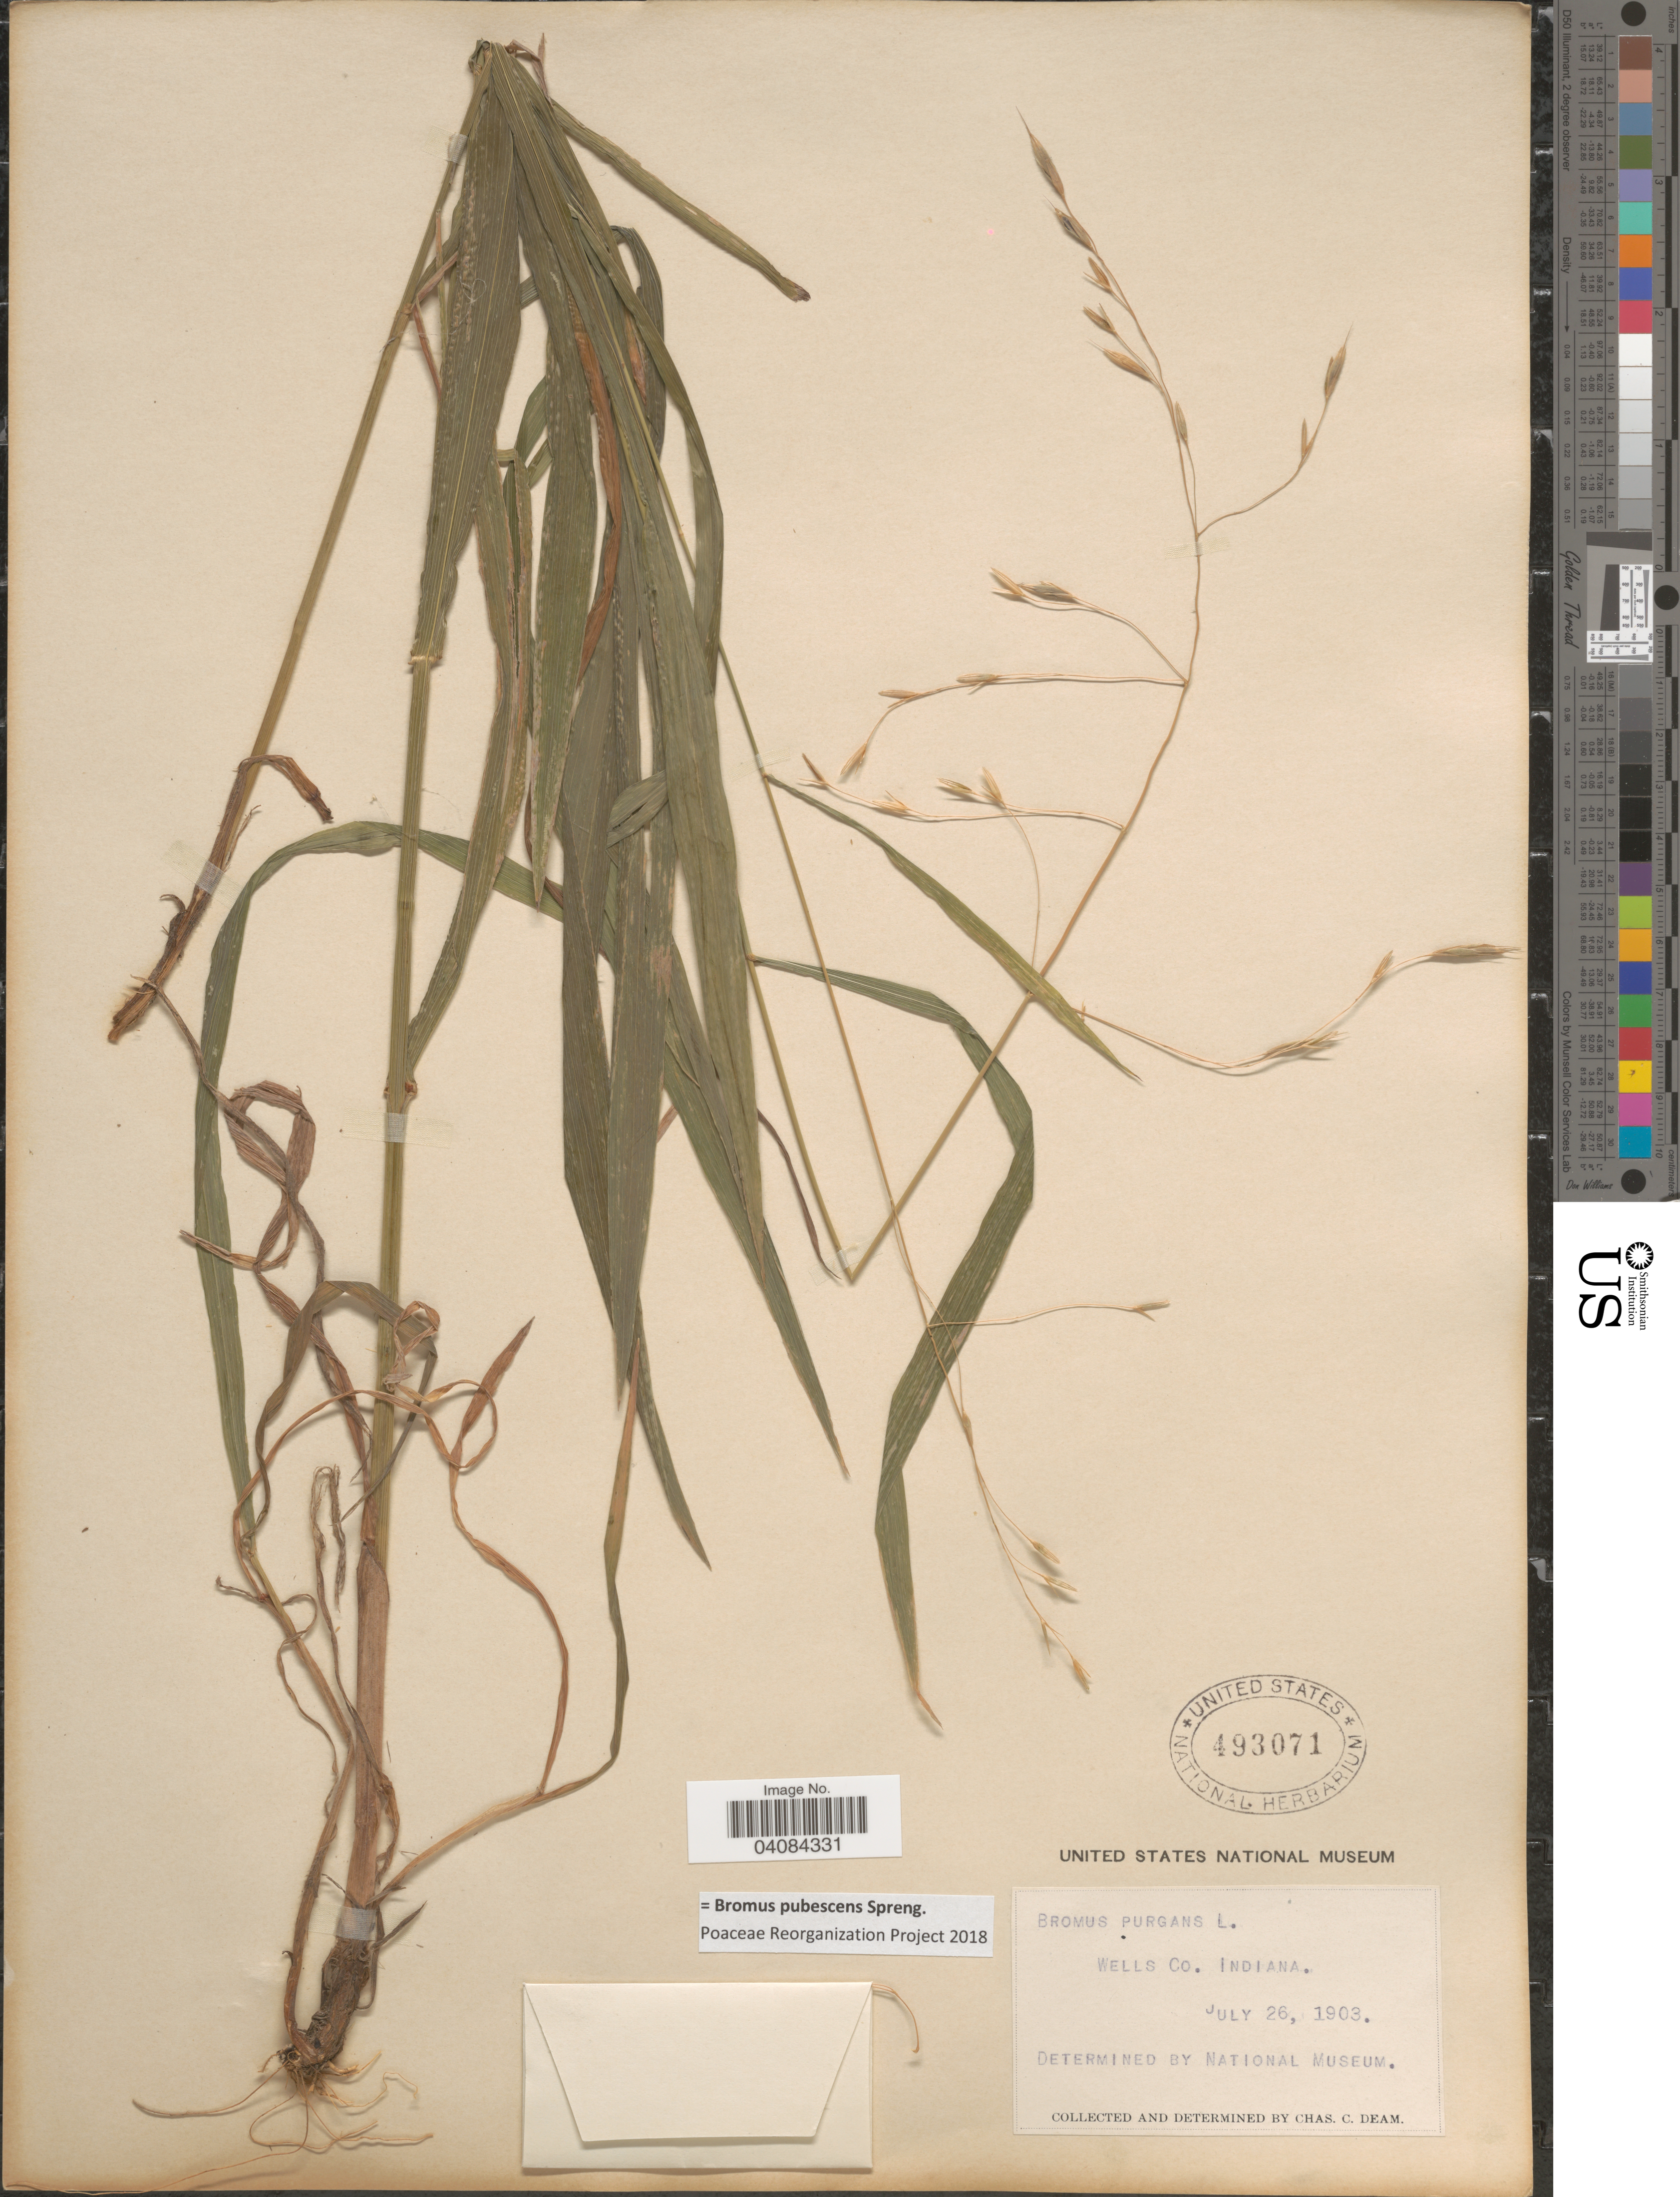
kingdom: Plantae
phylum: Tracheophyta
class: Liliopsida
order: Poales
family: Poaceae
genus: Bromus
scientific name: Bromus pubescens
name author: Muhl. ex Willd.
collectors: C. C. Deam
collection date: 1903-07-26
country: United States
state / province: Indiana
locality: Wells Co.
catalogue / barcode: US 493071